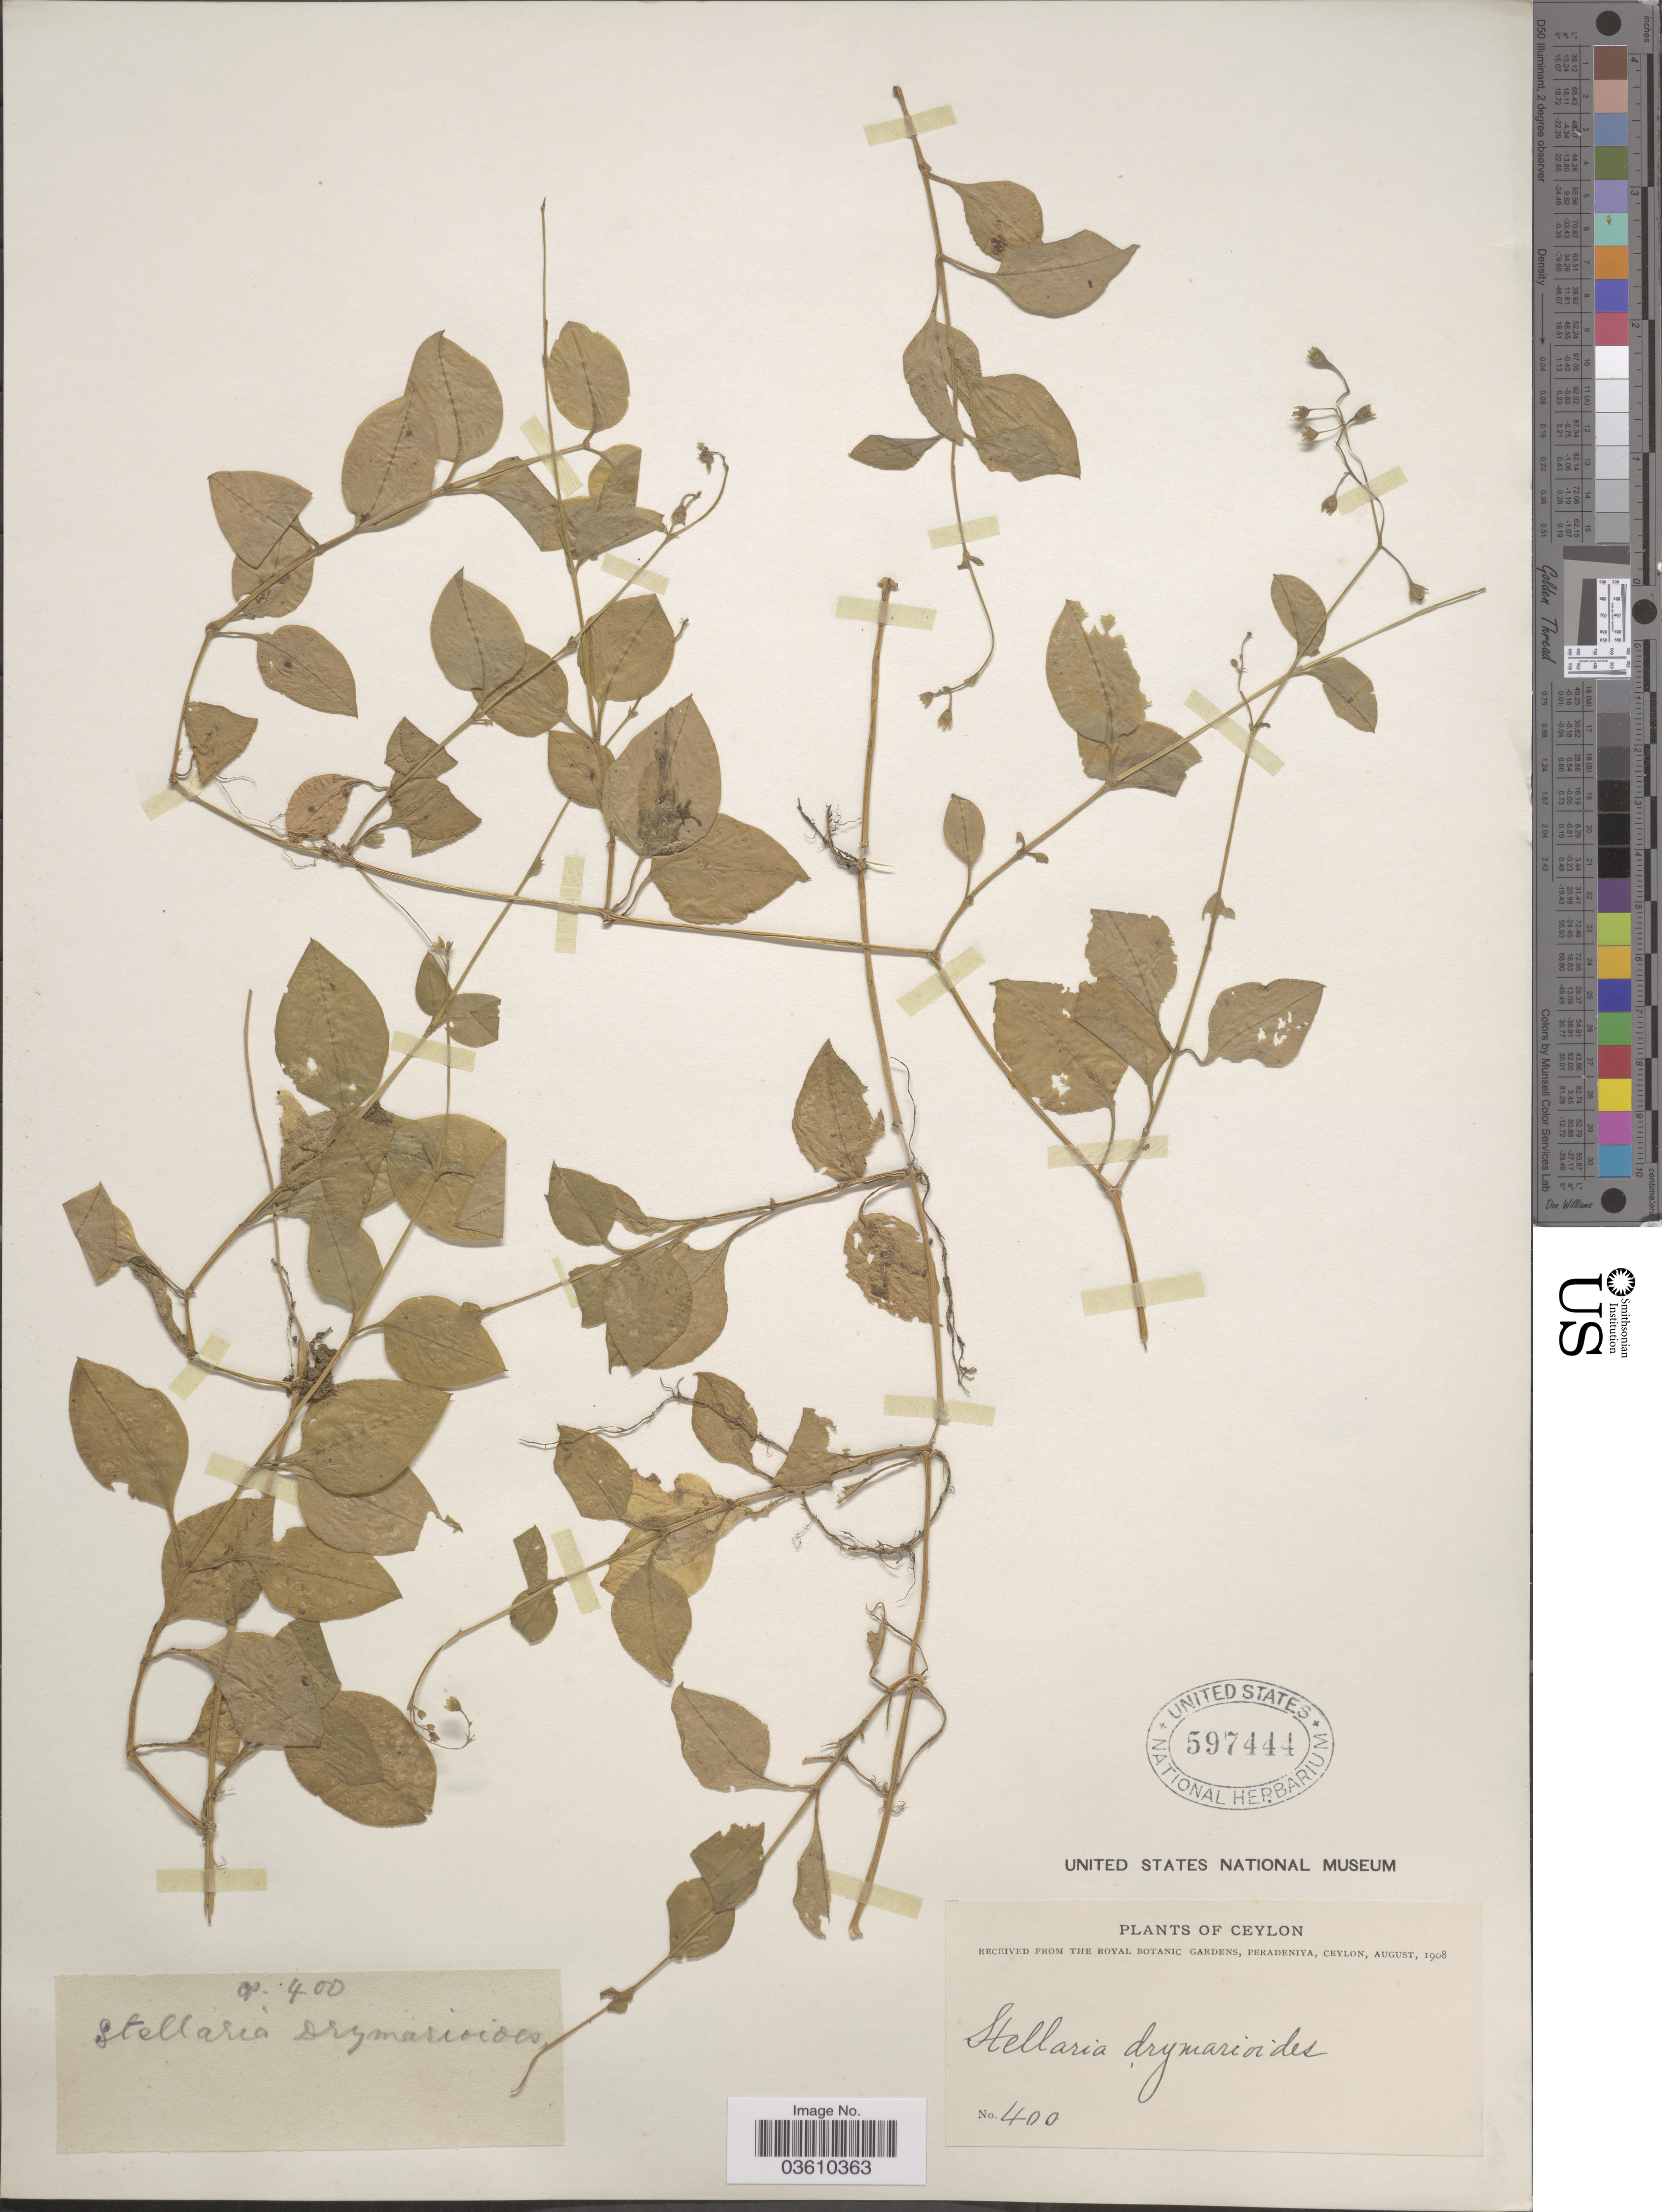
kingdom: Plantae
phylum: Tracheophyta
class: Magnoliopsida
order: Caryophyllales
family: Caryophyllaceae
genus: Stellaria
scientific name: Stellaria drymarioides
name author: Thwaites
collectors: ex herb. Royal Botanic Gardens, Peradeniya, Ceylon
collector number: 400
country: Sri Lanka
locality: Ceylon.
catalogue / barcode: US 597444